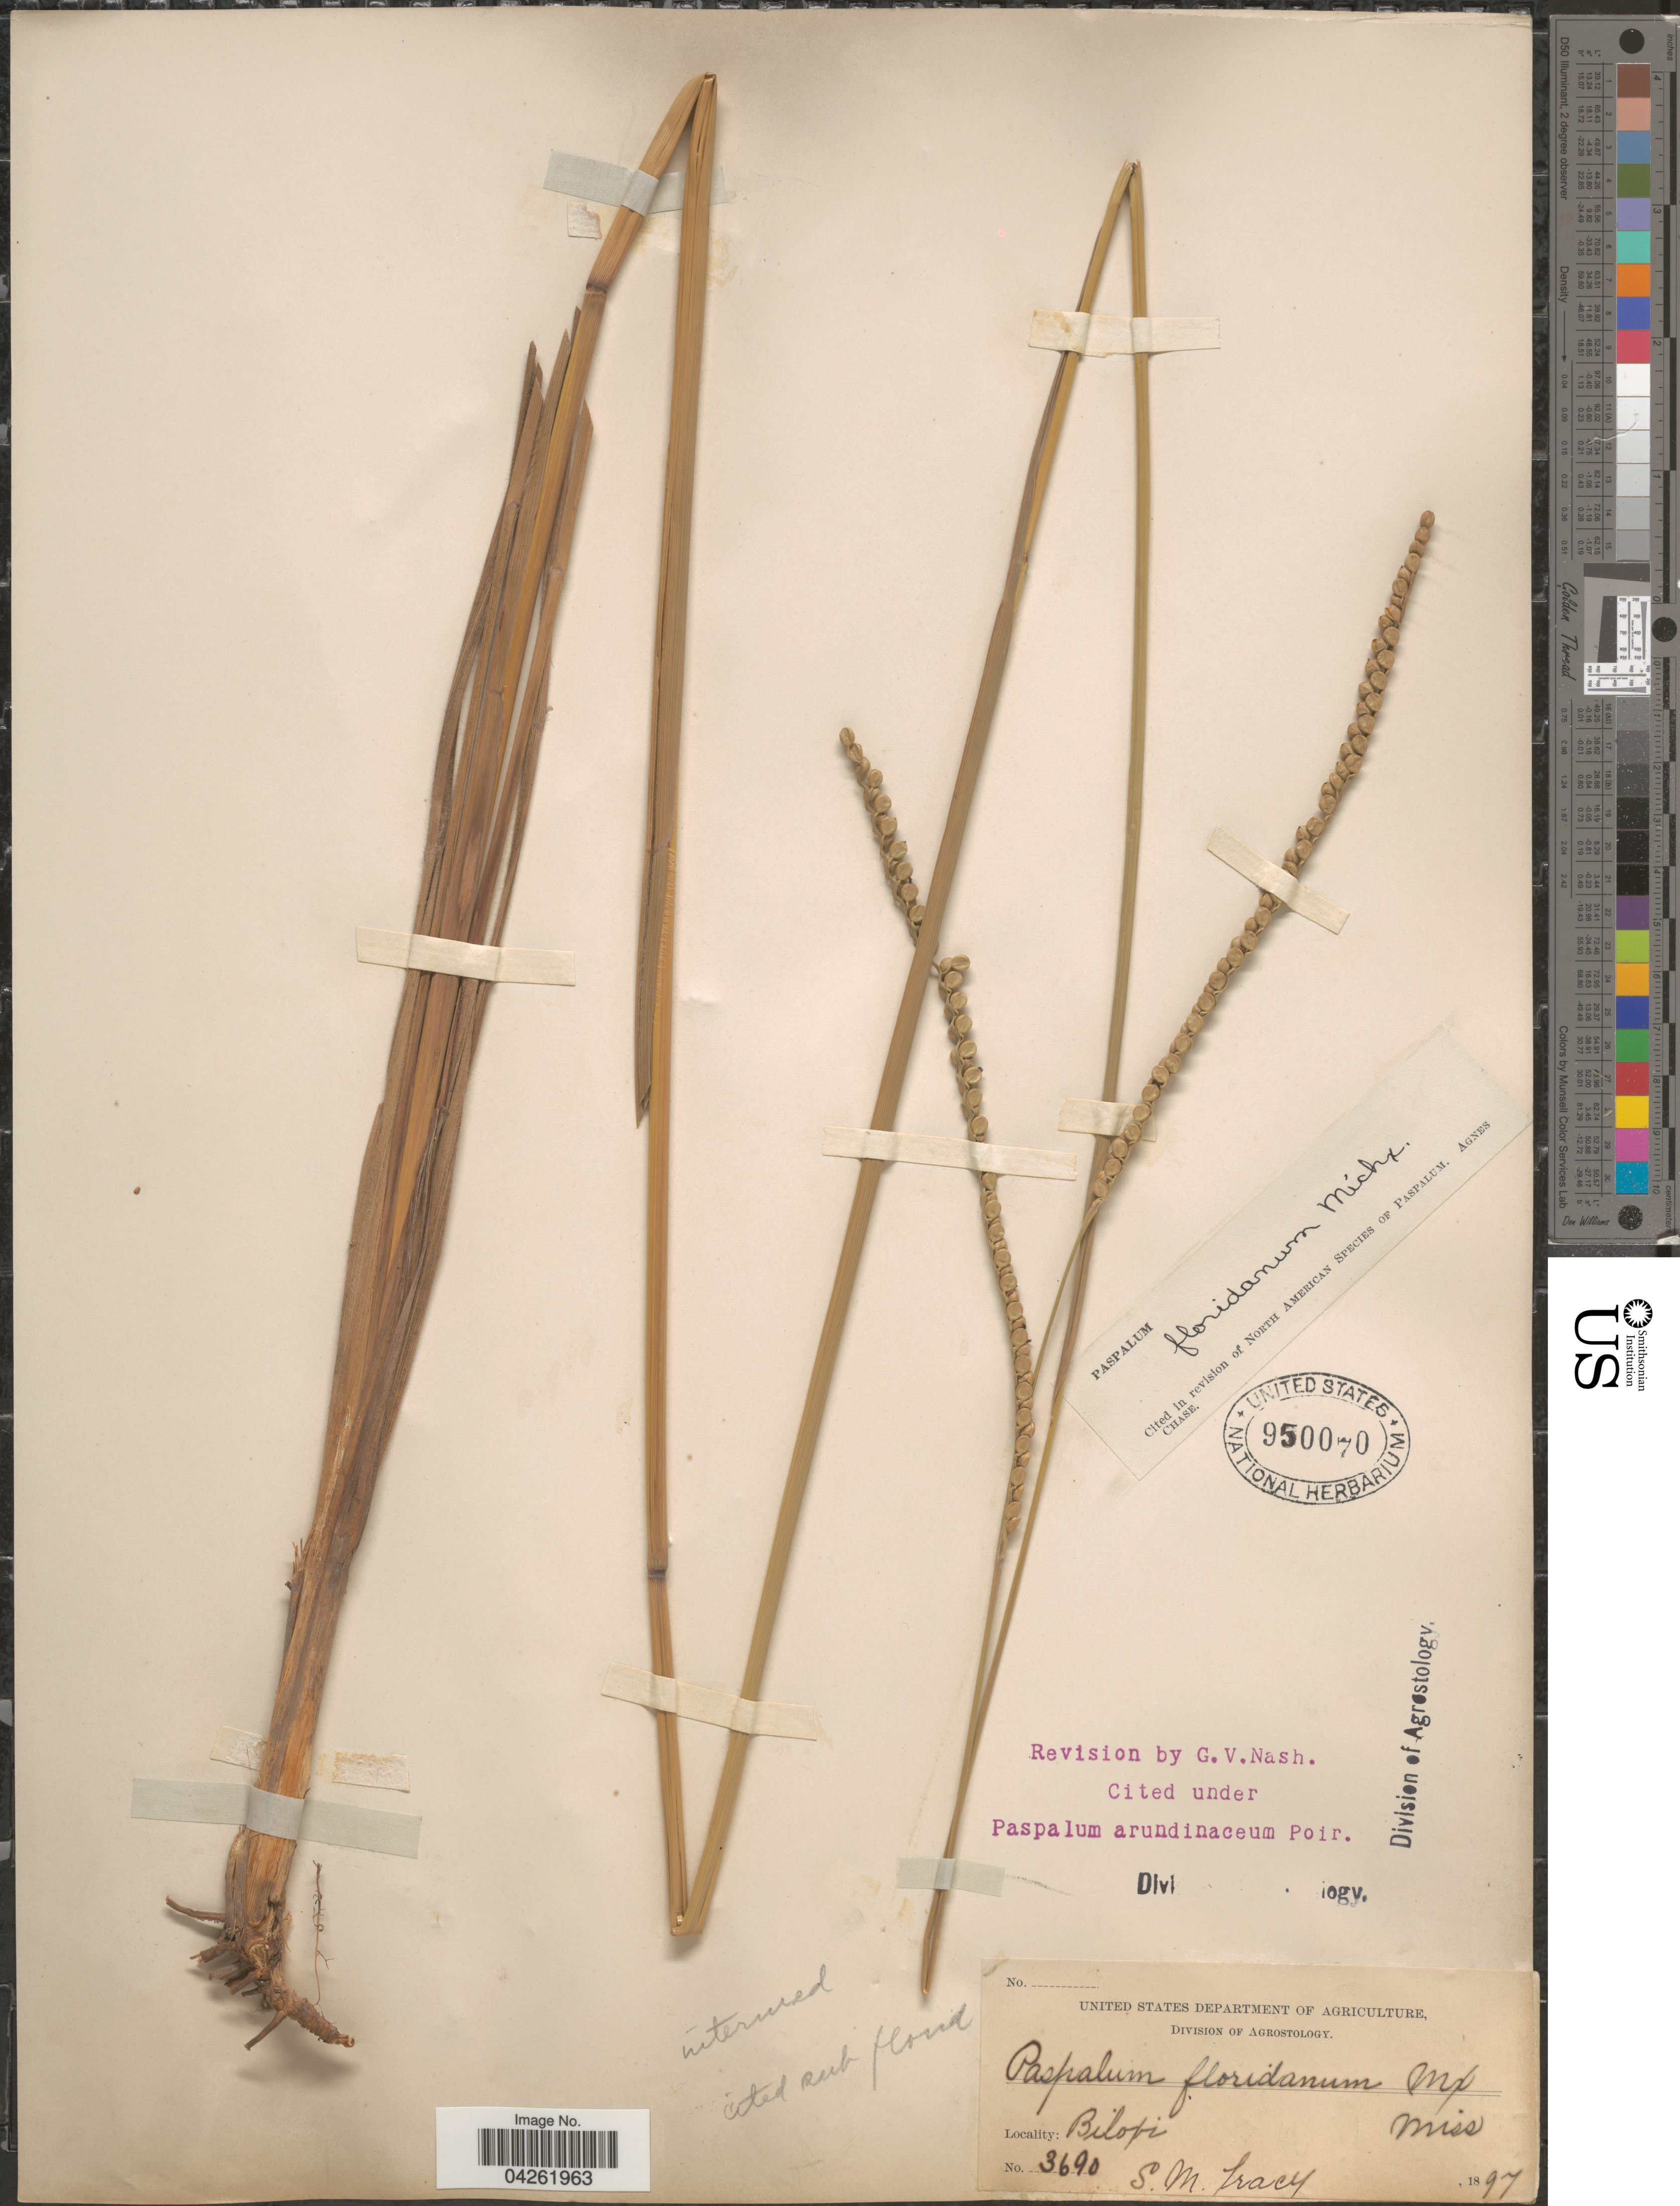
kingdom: Plantae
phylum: Tracheophyta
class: Liliopsida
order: Poales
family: Poaceae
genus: Paspalum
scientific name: Paspalum floridanum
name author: Michx.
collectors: S. M. Tracy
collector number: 3690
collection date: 1897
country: United States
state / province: Mississippi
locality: Biloxi.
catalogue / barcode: US 950070